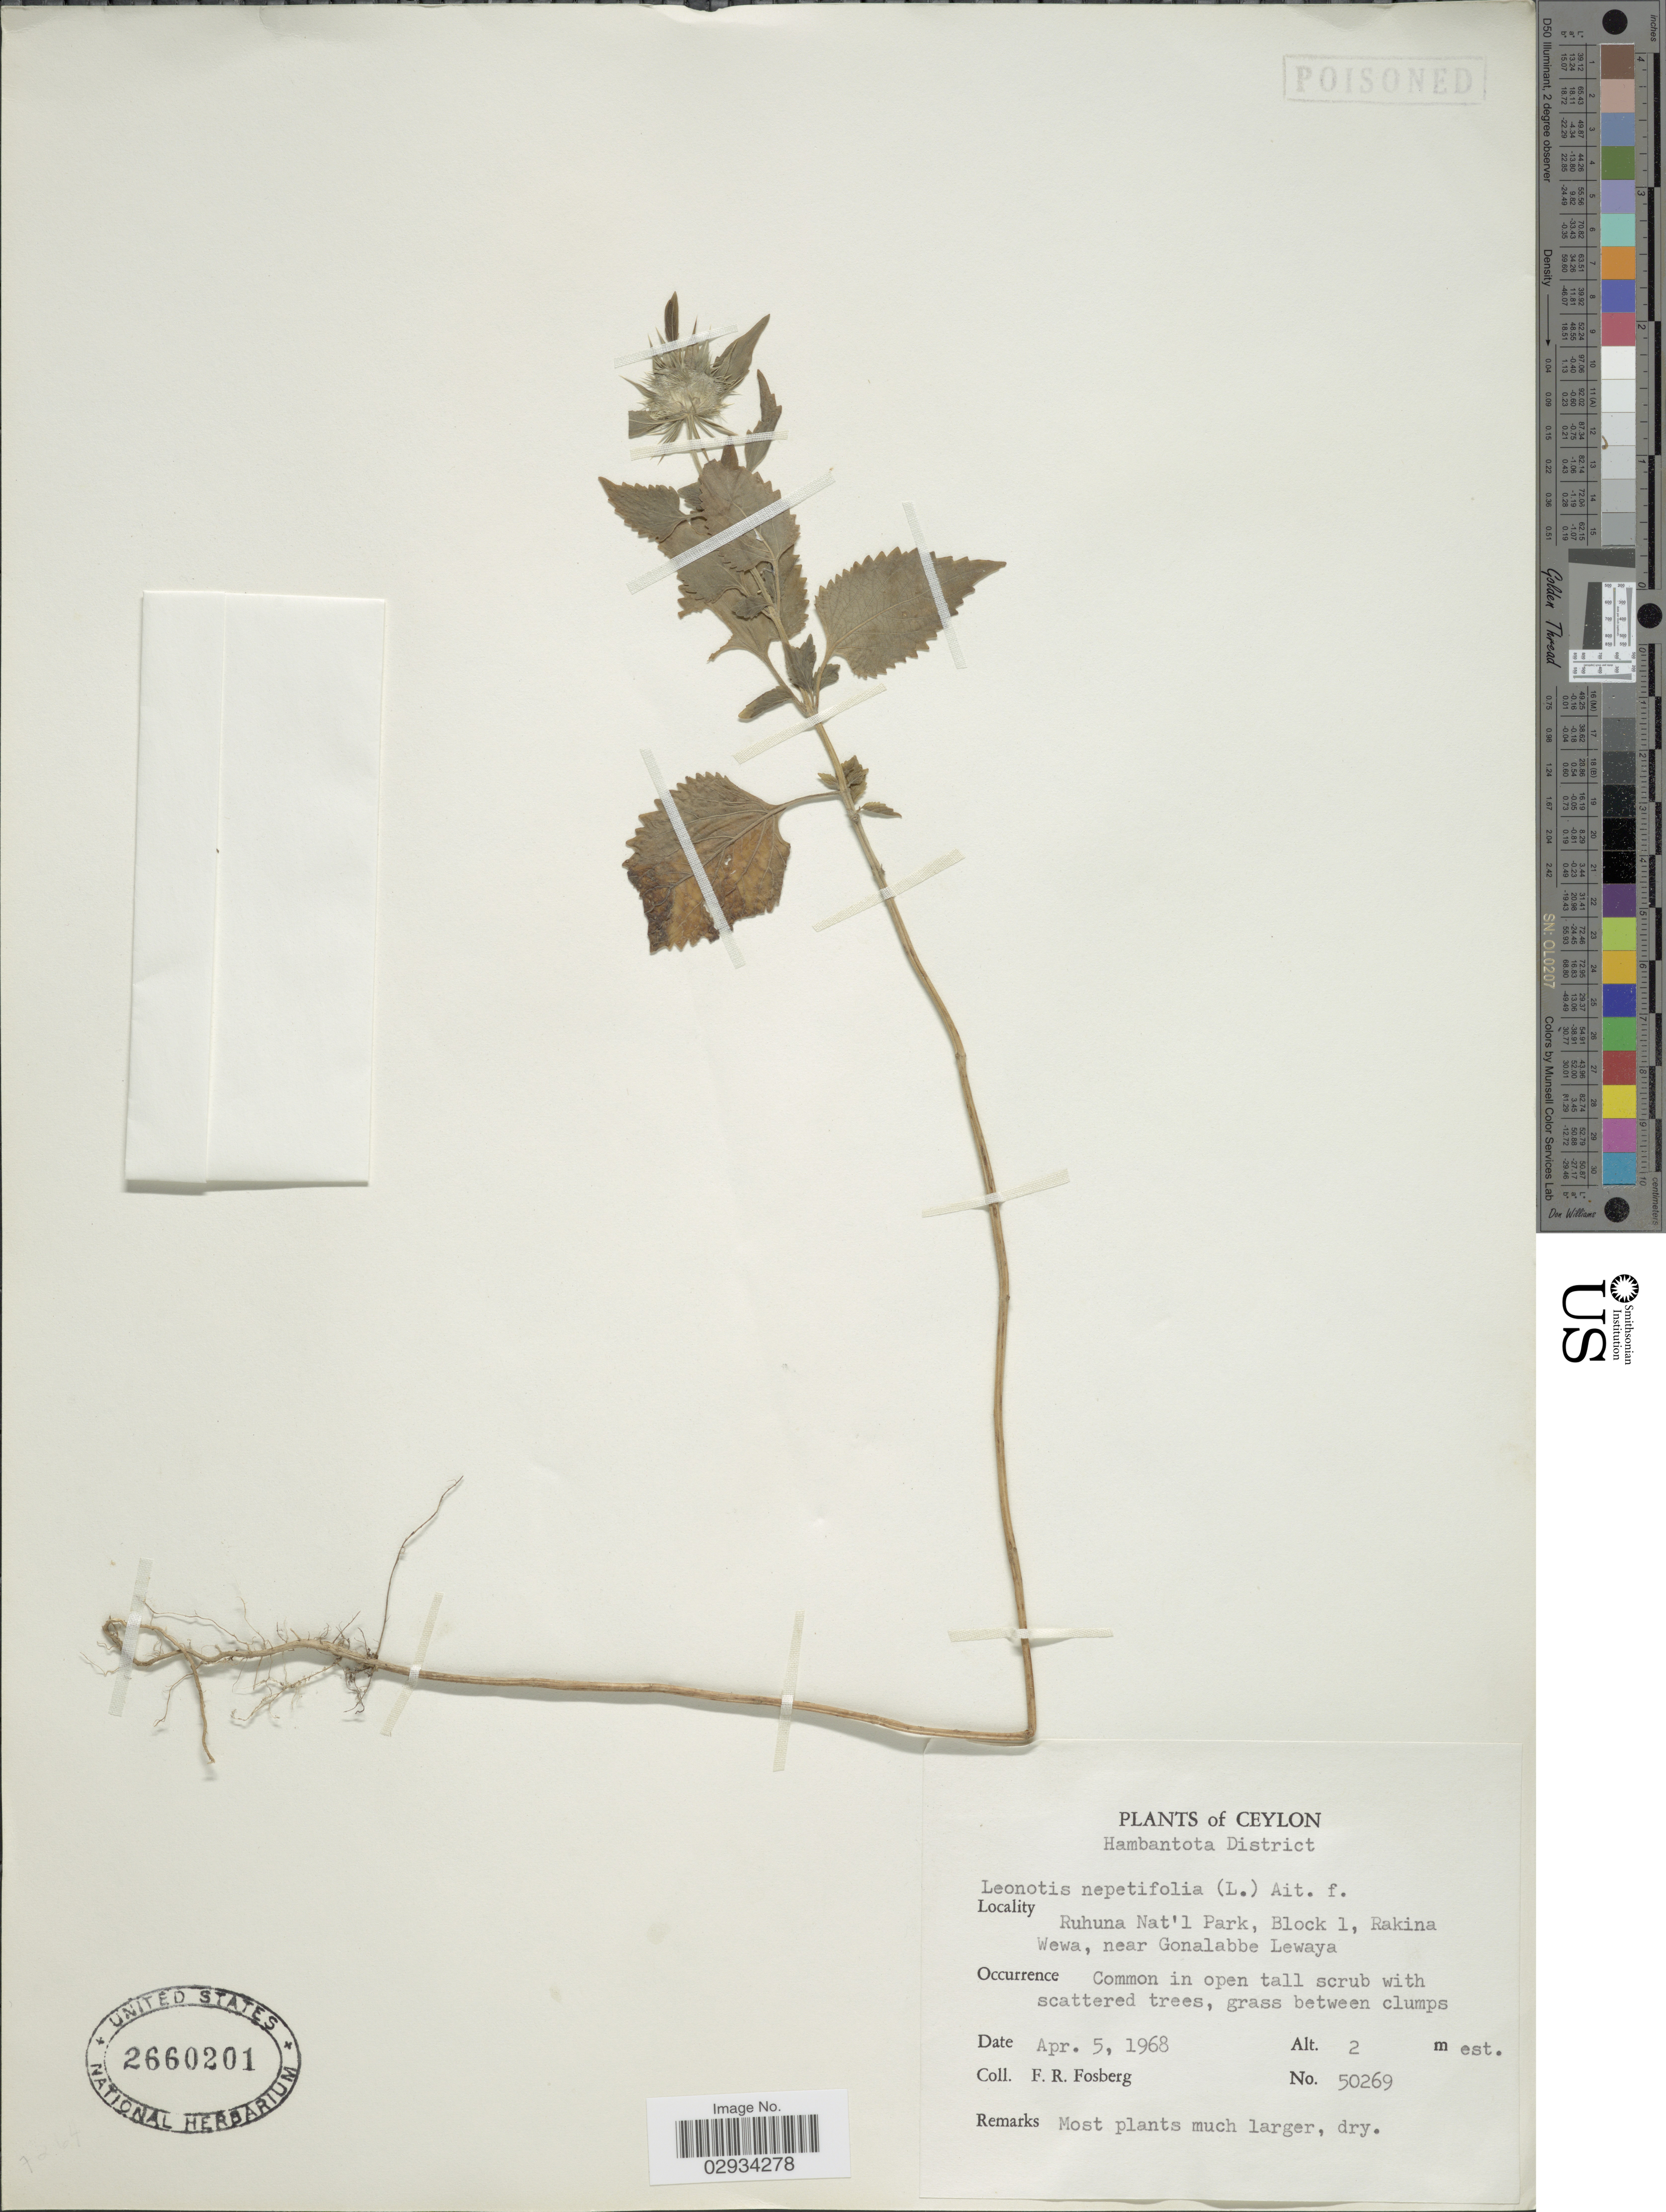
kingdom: Plantae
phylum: Tracheophyta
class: Magnoliopsida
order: Lamiales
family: Lamiaceae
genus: Leonotis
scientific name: Leonotis nepetifolia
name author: (L.) R. Br.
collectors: F. R. Fosberg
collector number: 50269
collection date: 1968-04-05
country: Sri Lanka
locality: Ceylon. Hambantota District. Ruhuna Nat'l Park, Block 1, Rakina Wewa, near Gonalabbe Lewaya.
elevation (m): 2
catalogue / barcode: US 2660201